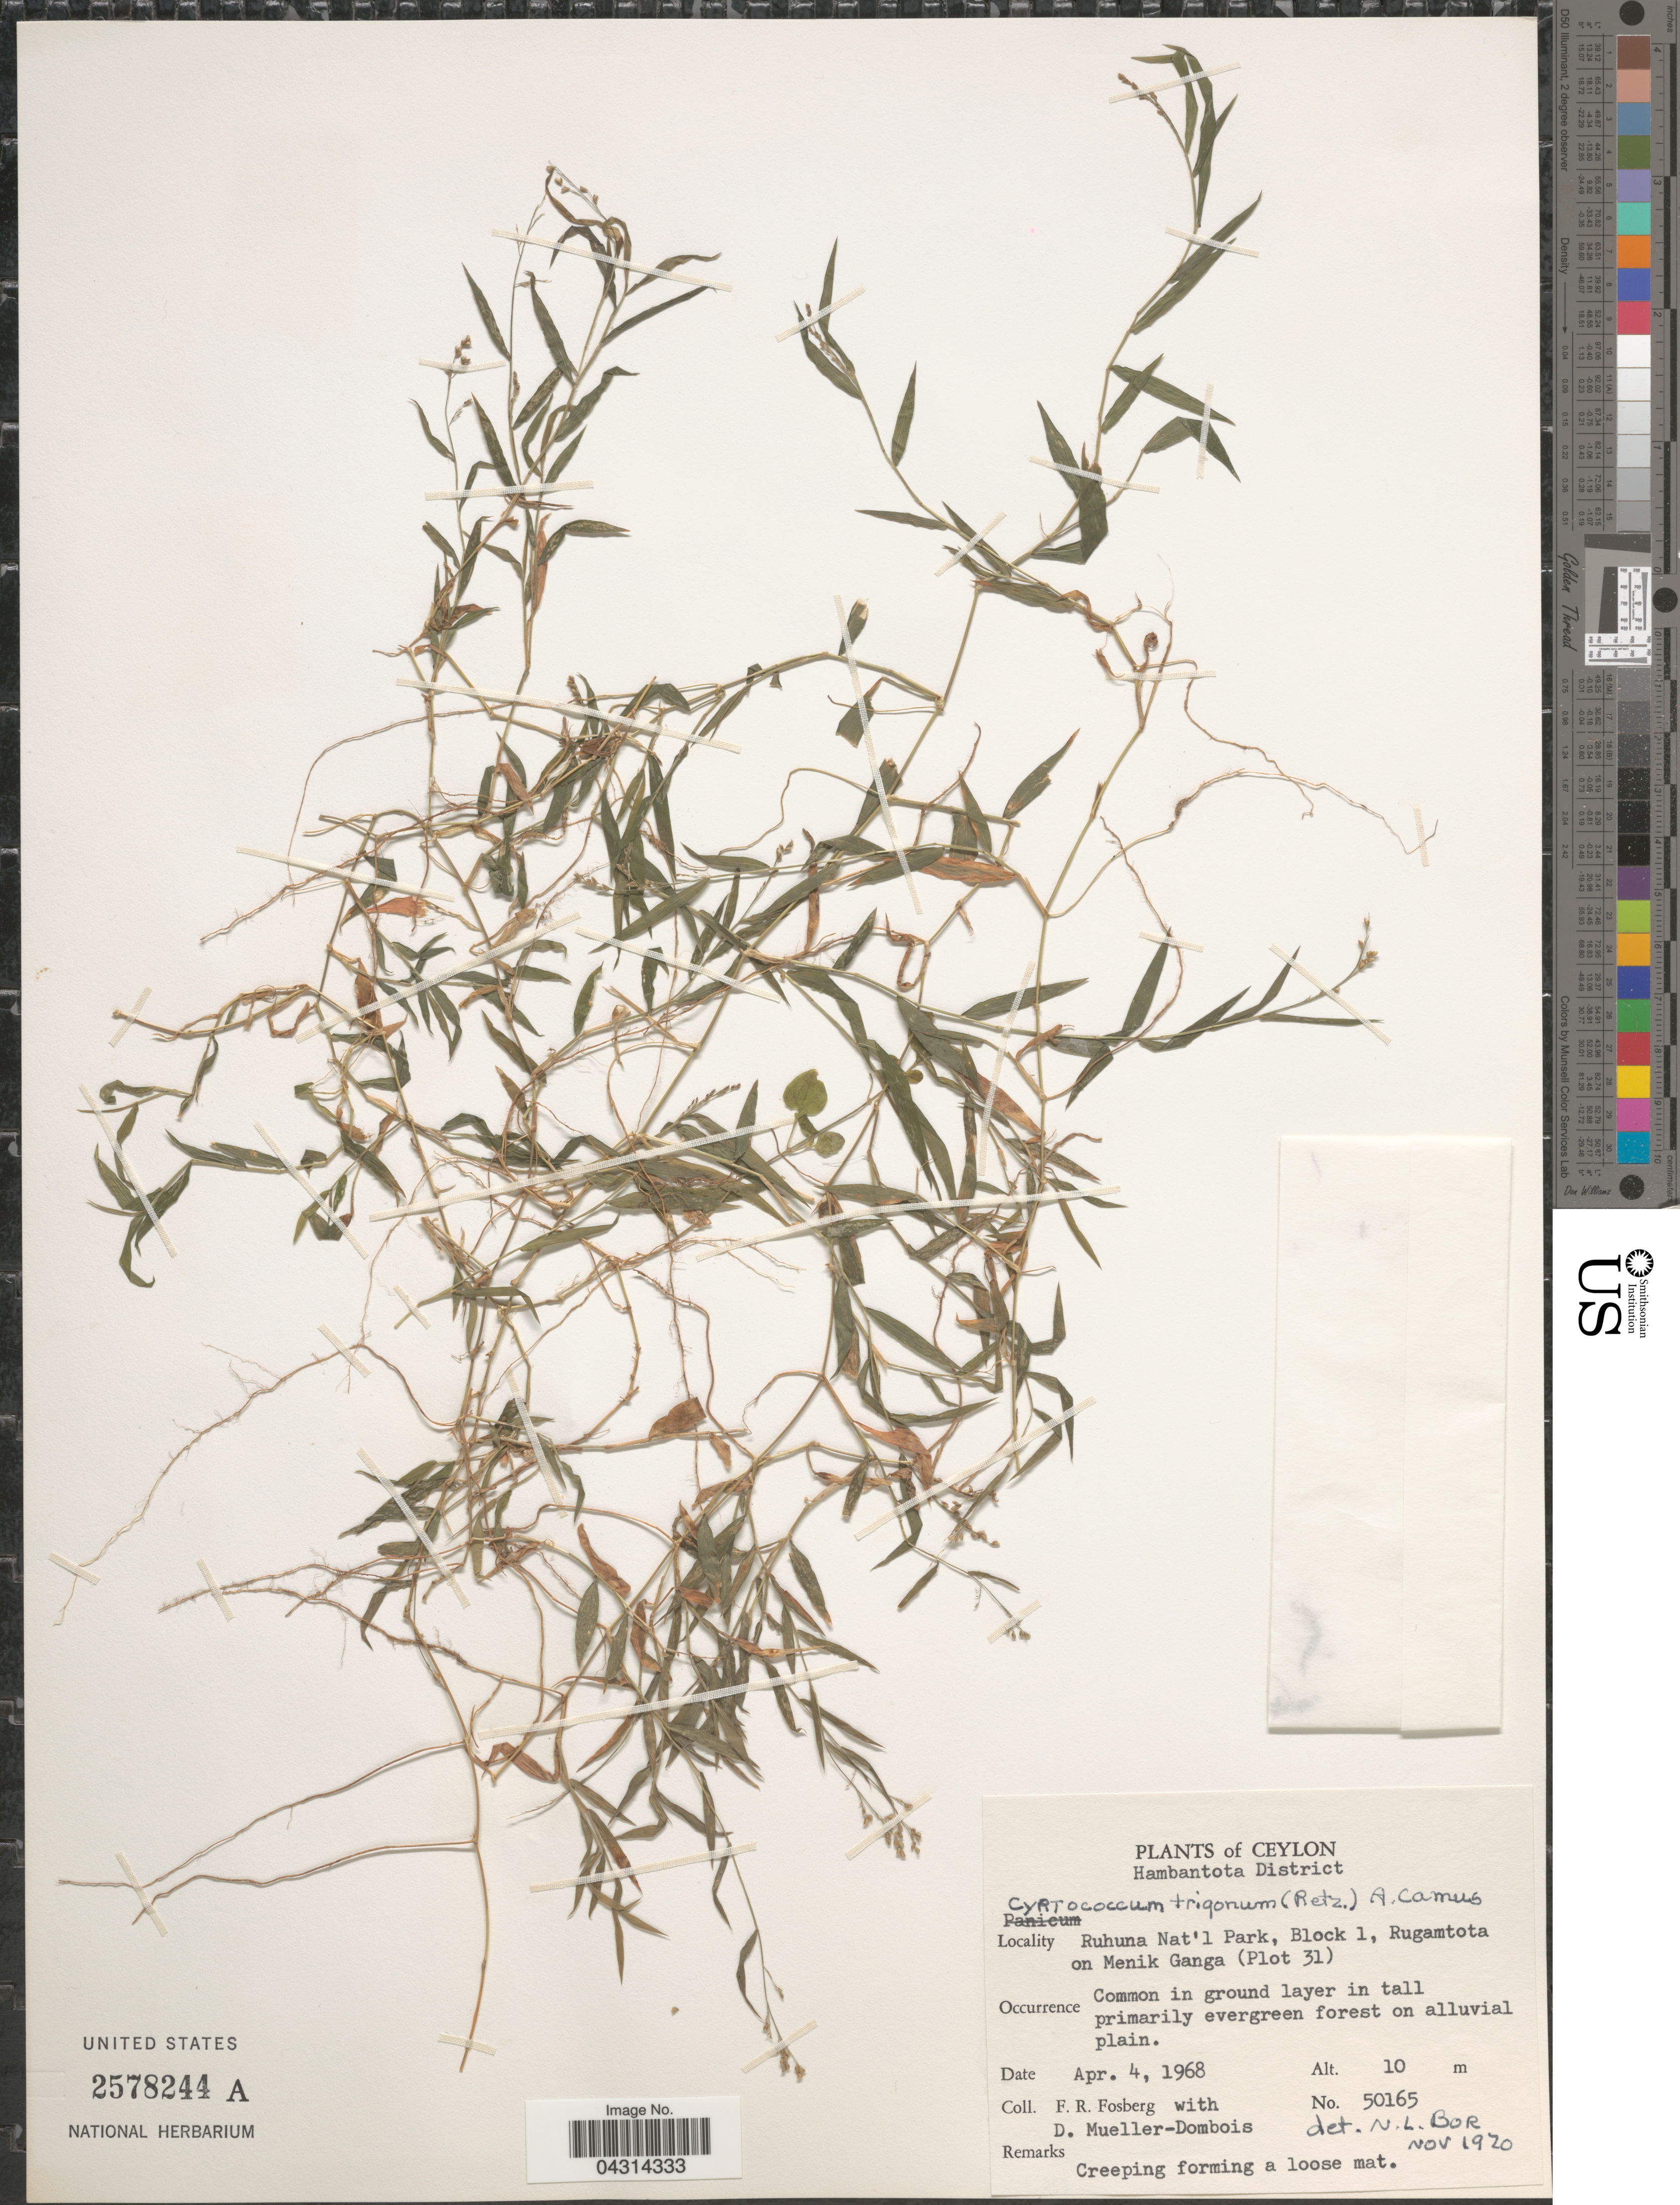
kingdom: Plantae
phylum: Tracheophyta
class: Liliopsida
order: Poales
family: Poaceae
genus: Cyrtococcum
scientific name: Cyrtococcum trigonum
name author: (Retz.) A. Camus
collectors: F. R. Fosberg & D. Mueller-Dombois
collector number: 50165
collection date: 1968-04-04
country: Sri Lanka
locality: Ceylon. Hambantota District. Ruhuna Nat'l Park, Block 1, Rugamtota on Menik Ganga (Plot 31).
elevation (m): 10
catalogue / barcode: US 2578244A